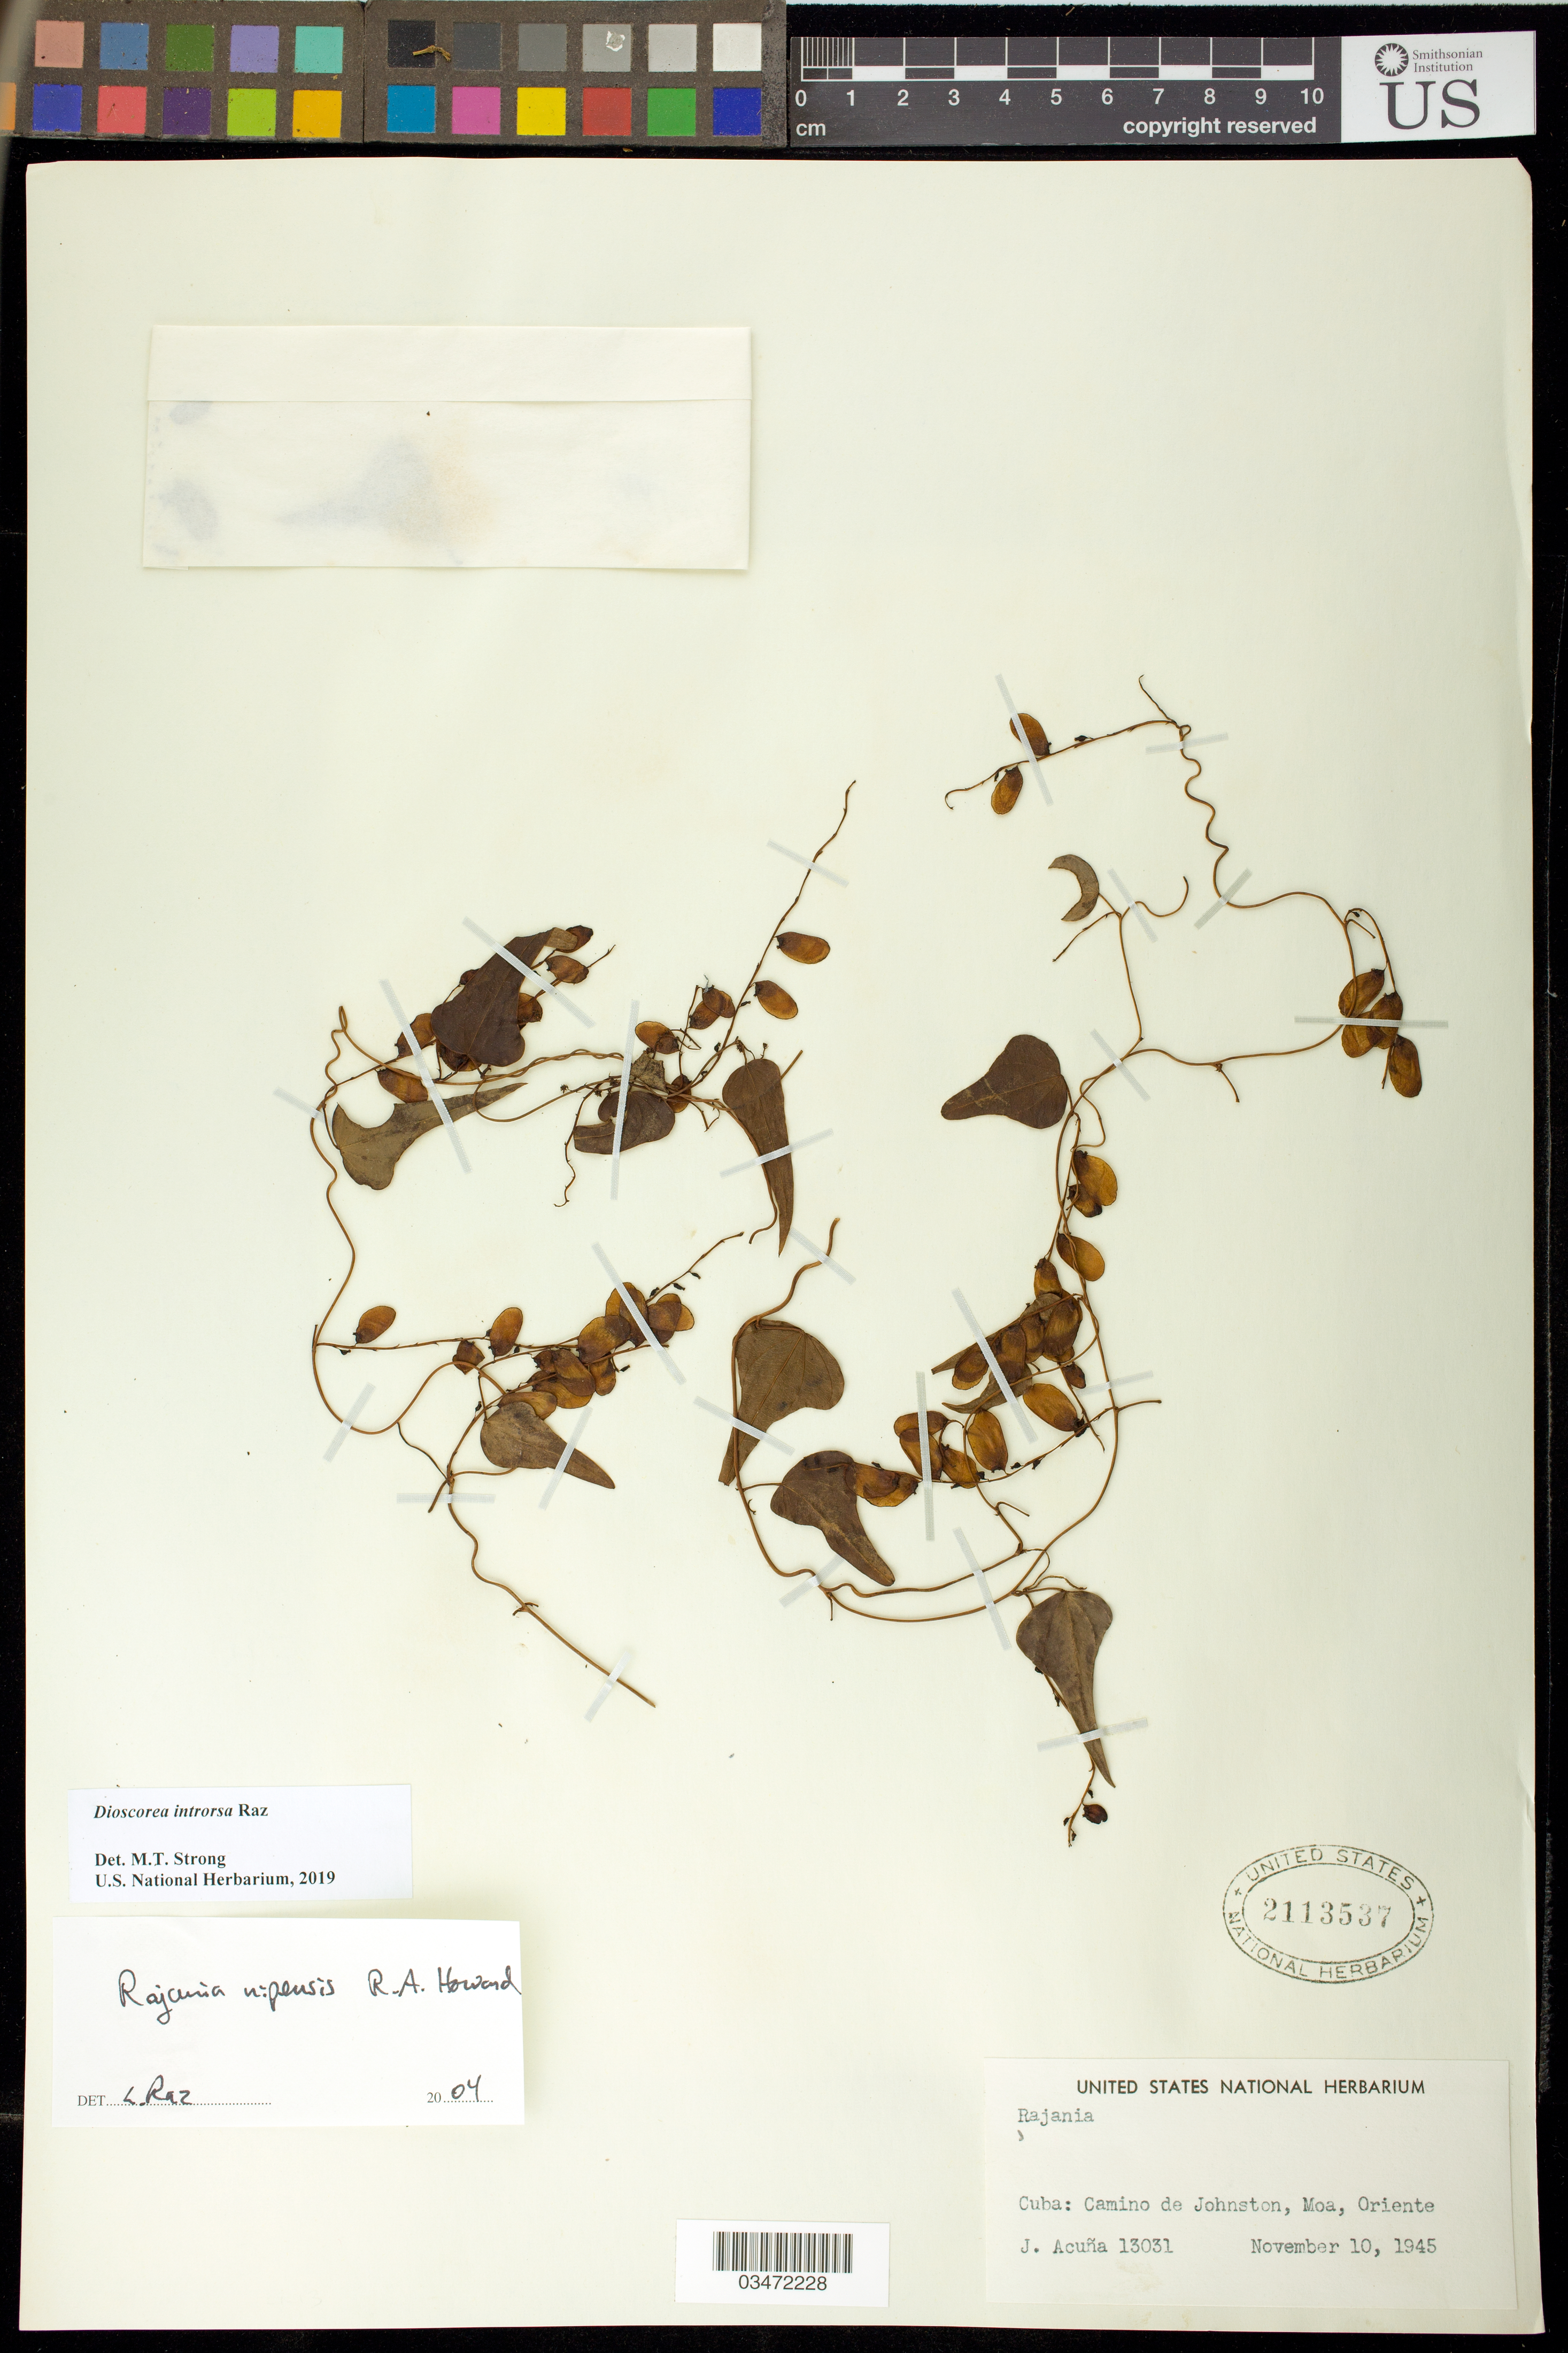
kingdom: Plantae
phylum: Tracheophyta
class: Liliopsida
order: Dioscoreales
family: Dioscoreaceae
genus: Dioscorea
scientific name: Dioscorea introrsa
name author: Raz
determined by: Strong, M. T., (US), Smithsonian Institution - National Museum of Natural History (UNITED STATES)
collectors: J. B. Acuña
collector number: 13031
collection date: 1945-11-10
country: Cuba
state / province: Holguín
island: Cuba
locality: Oriente [Holguín]. Camino de Johnston, Moa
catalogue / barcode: US 2113537